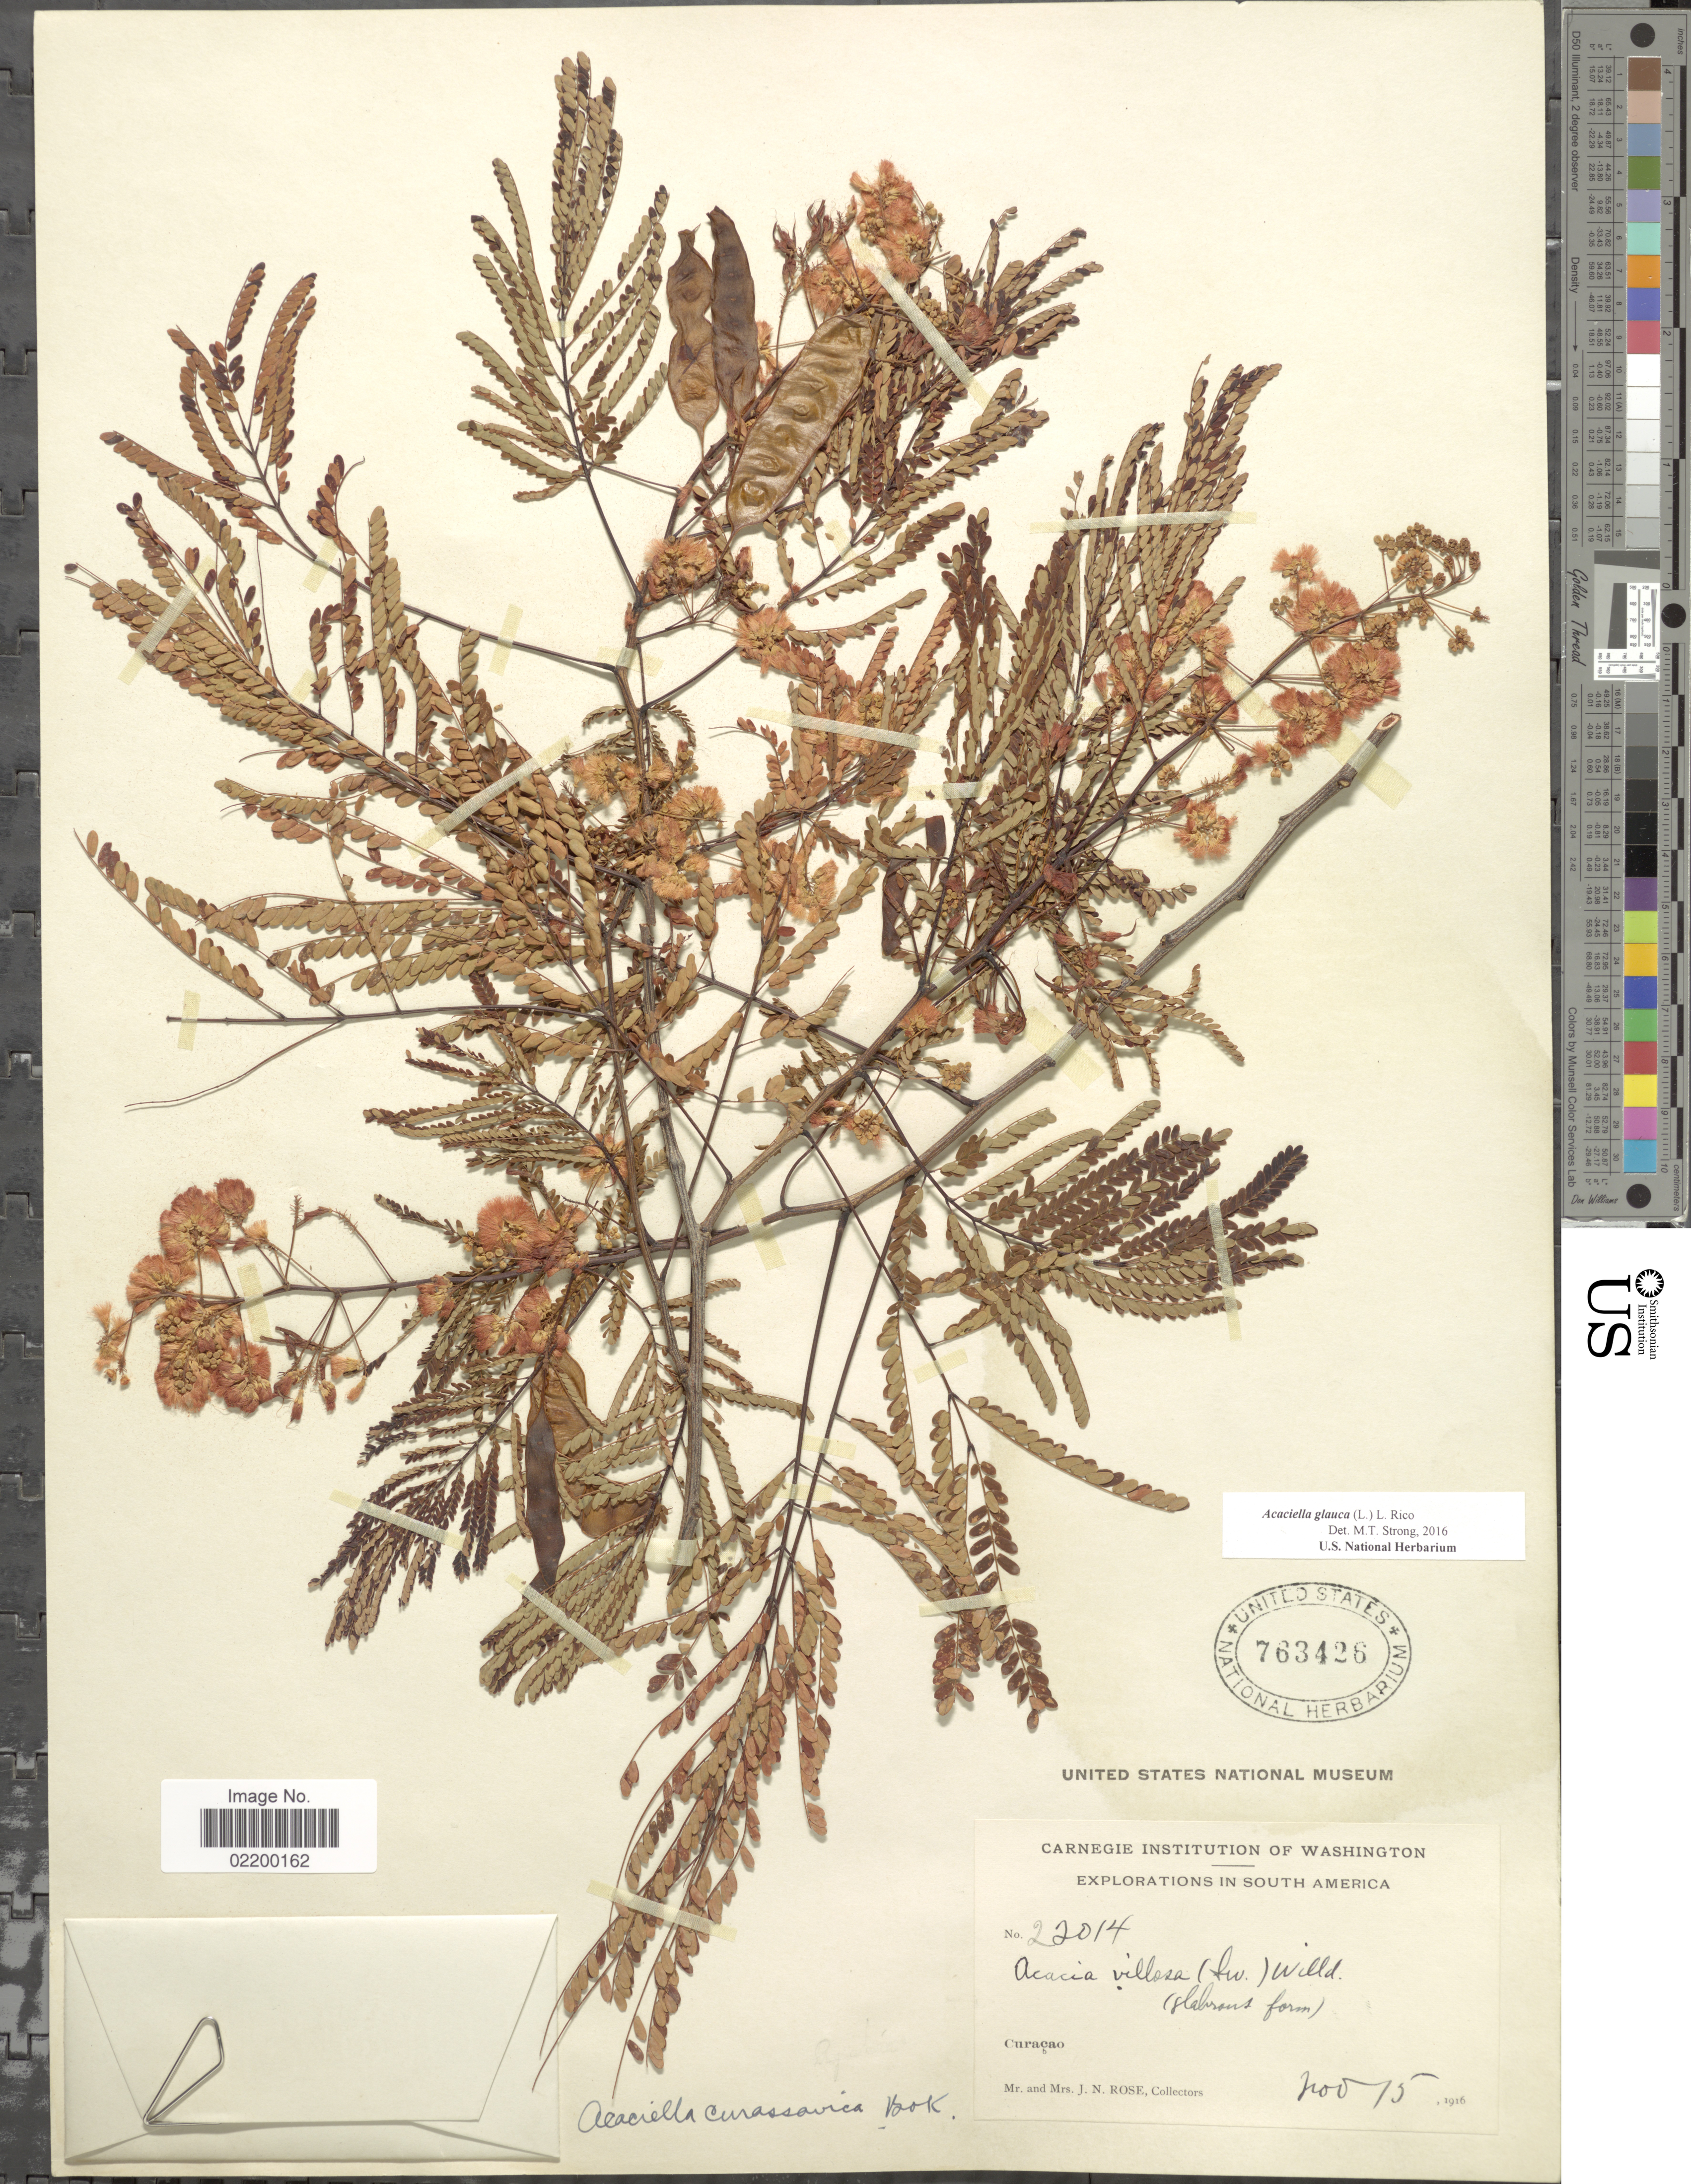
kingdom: Plantae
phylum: Tracheophyta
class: Magnoliopsida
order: Fabales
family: Fabaceae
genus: Acaciella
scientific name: Acaciella glauca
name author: (L.) L. Rico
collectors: J. N. Rose & L. B. Rose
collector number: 22014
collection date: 1916-11-15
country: Curaçao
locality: Curacao, South America.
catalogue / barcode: US 763426